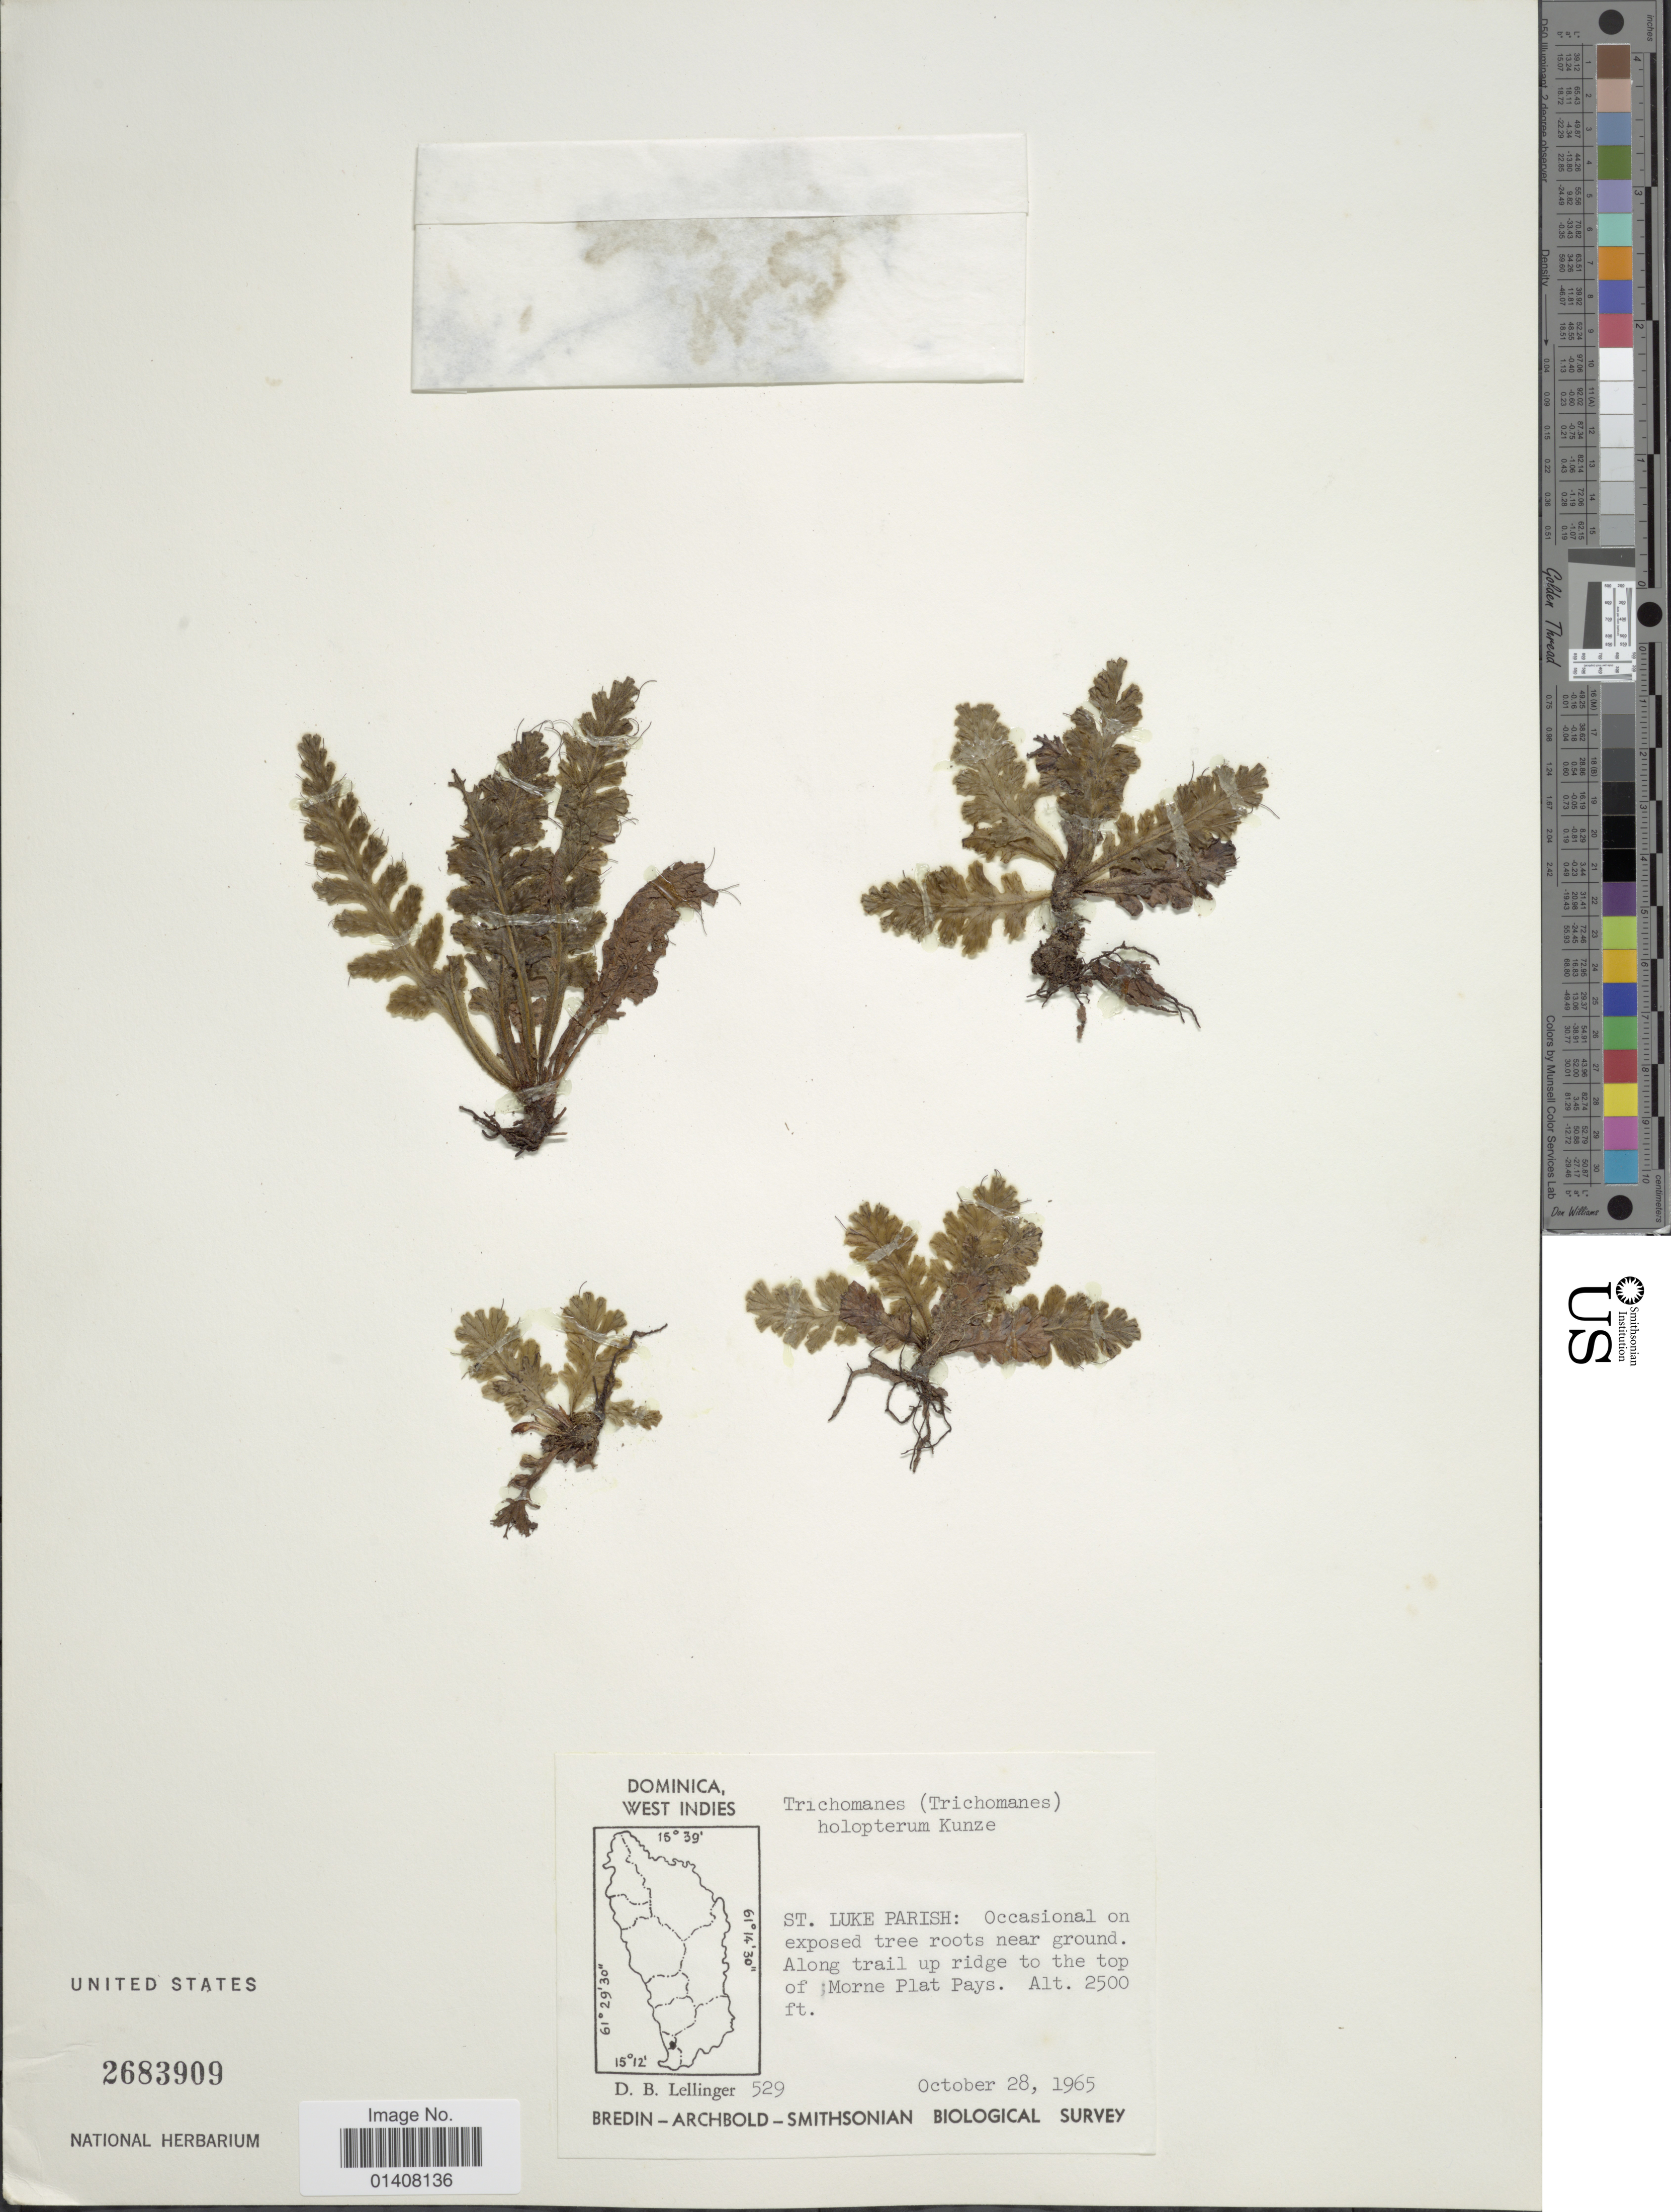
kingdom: Plantae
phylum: Tracheophyta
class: Polypodiopsida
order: Hymenophyllales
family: Hymenophyllaceae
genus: Trichomanes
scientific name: Trichomanes holopterum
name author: Kunze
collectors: D. B. Lellinger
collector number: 529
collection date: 1965-10-28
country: Dominica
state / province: St. Luke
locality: Domiica, West Indies, St. Luke Parish: occasional on exposed tree roots near ground, along trail up ridge to the top of Morne Plat Pays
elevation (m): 762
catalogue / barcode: US 2683909